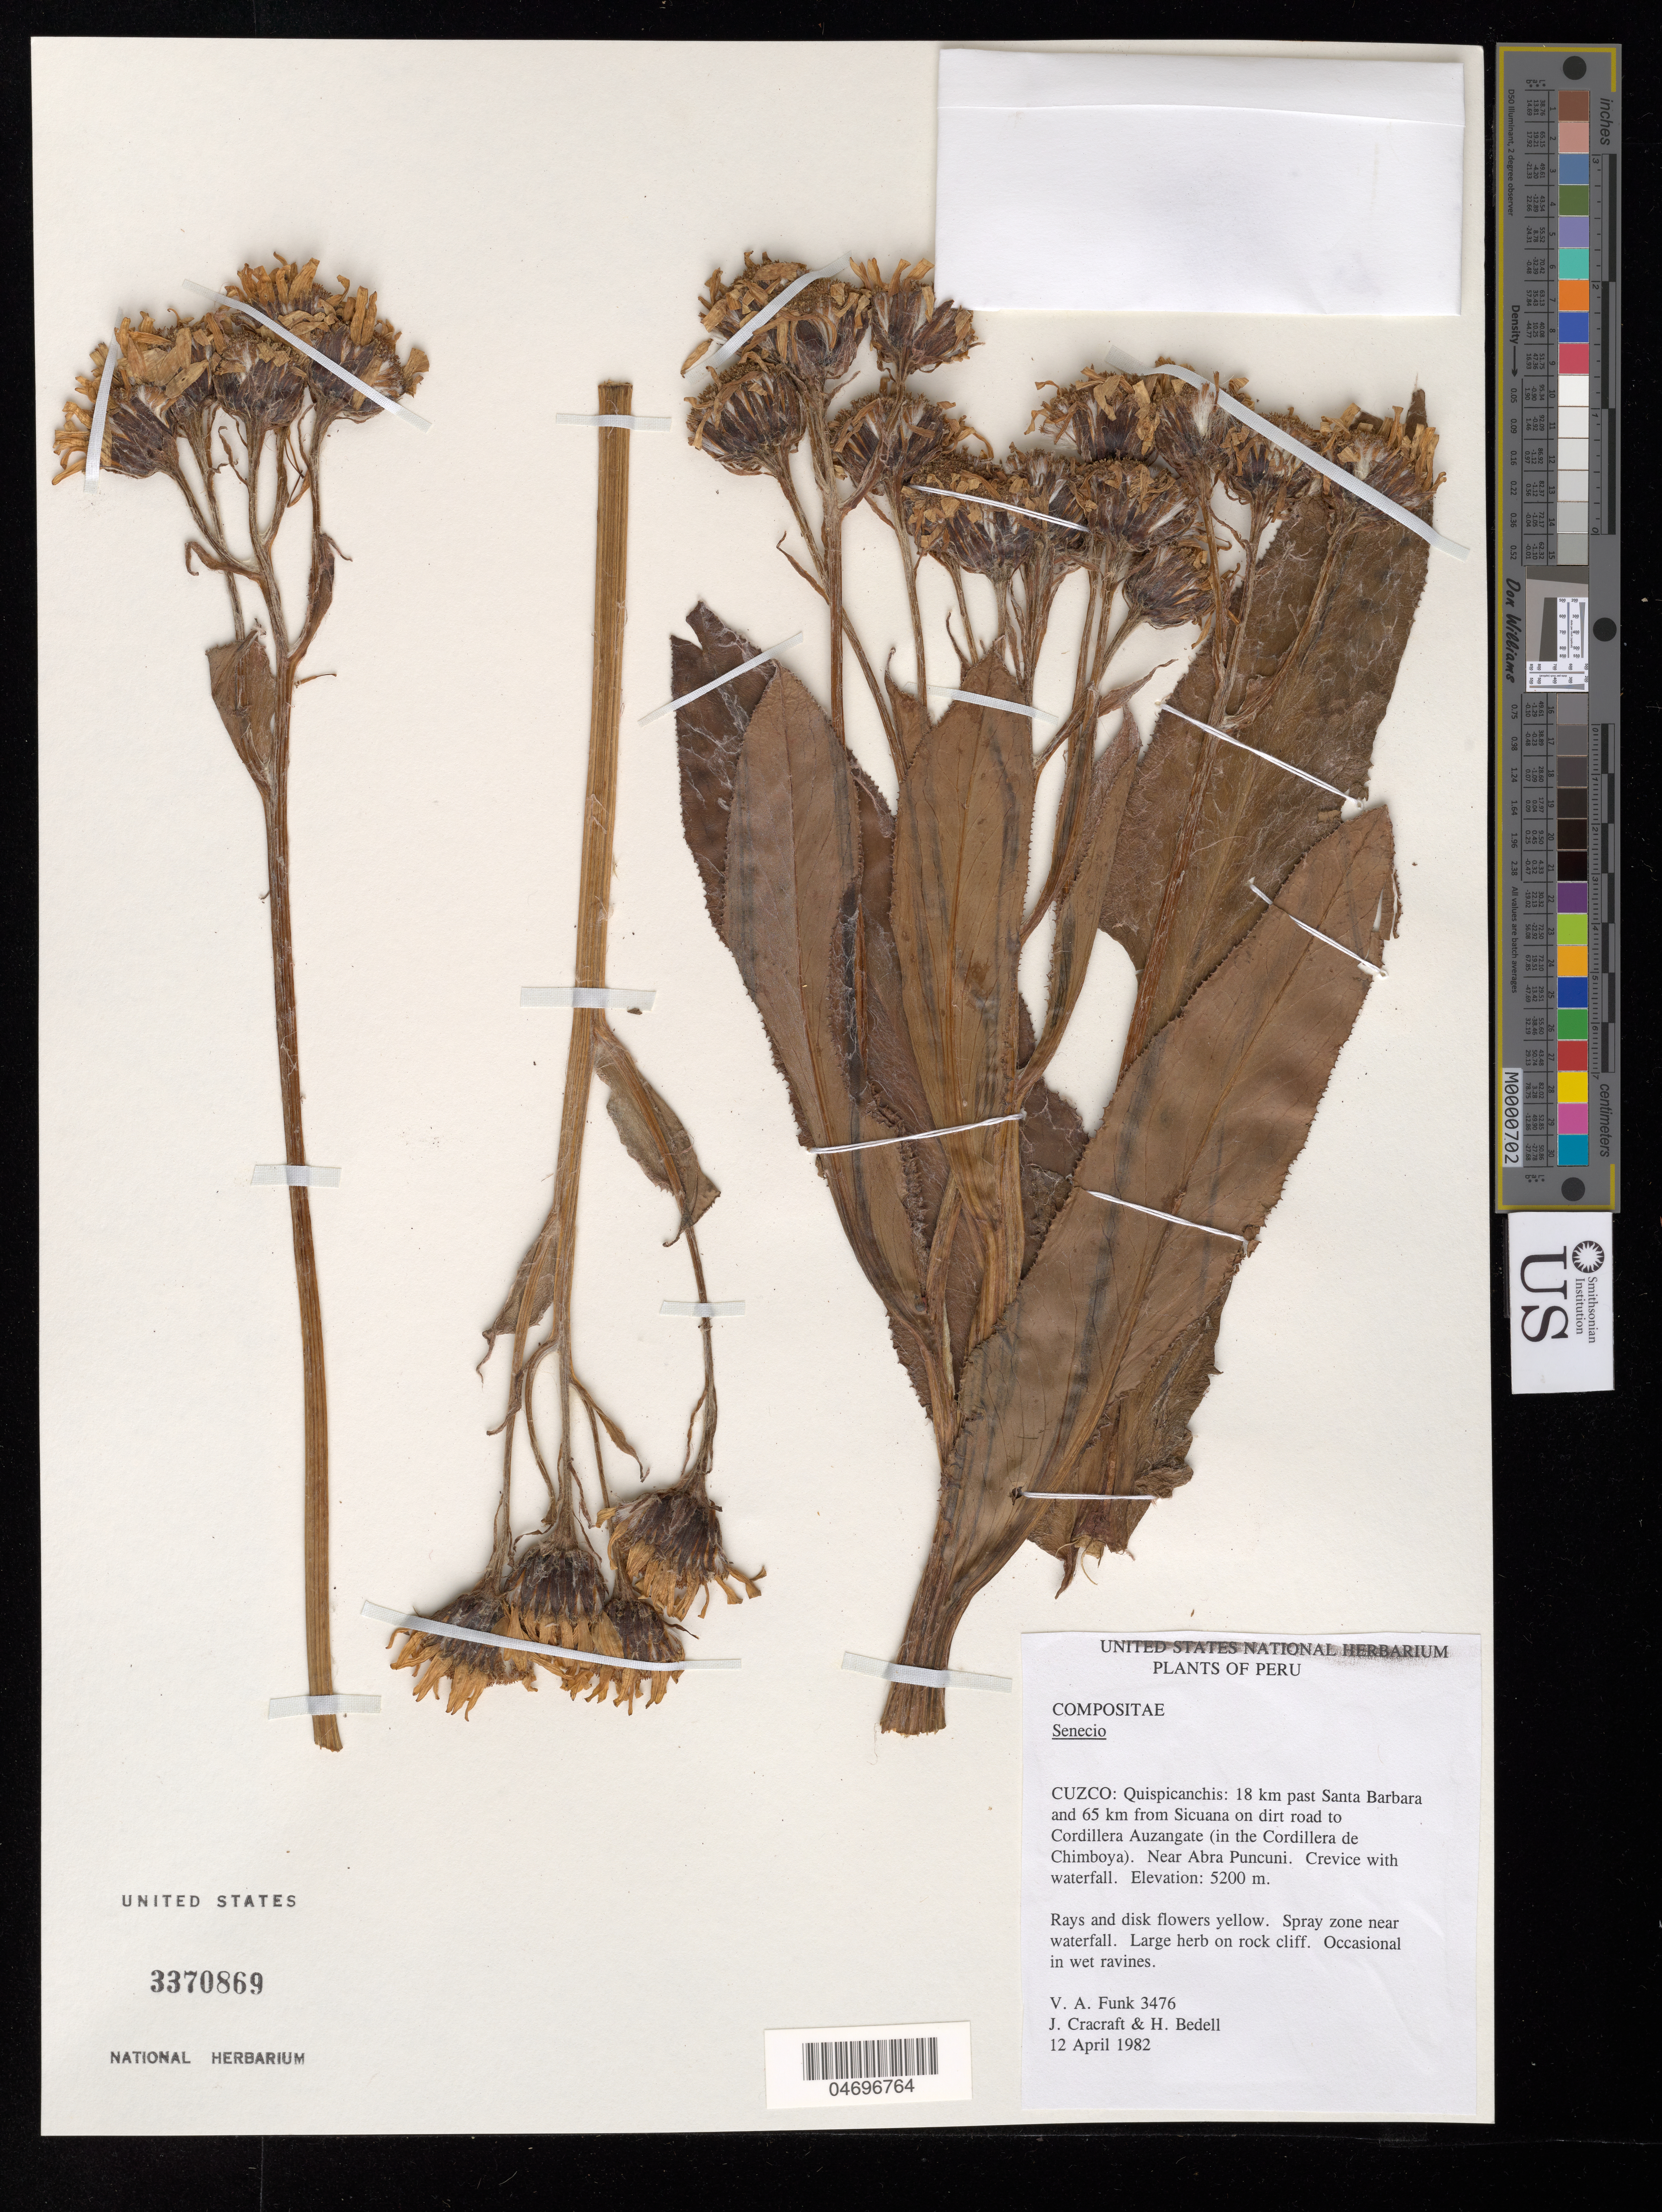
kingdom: Plantae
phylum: Tracheophyta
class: Magnoliopsida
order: Asterales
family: Asteraceae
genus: Senecio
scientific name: Senecio sp.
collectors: V. Funk, J. L. Cracraft & H. Bedell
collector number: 3476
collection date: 1982-04-12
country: Peru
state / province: Cusco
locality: Quispicanchis: 18 km past Santa Barbara and 65 km from Sicuana on dirt road to Cordillera Auzangate (in the Cordillera de Chimboya). Near Abra Puncuni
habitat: Spray zone near waterfall; on rock cliff. Crevice with waterfall.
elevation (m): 5200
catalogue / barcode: US 3370869